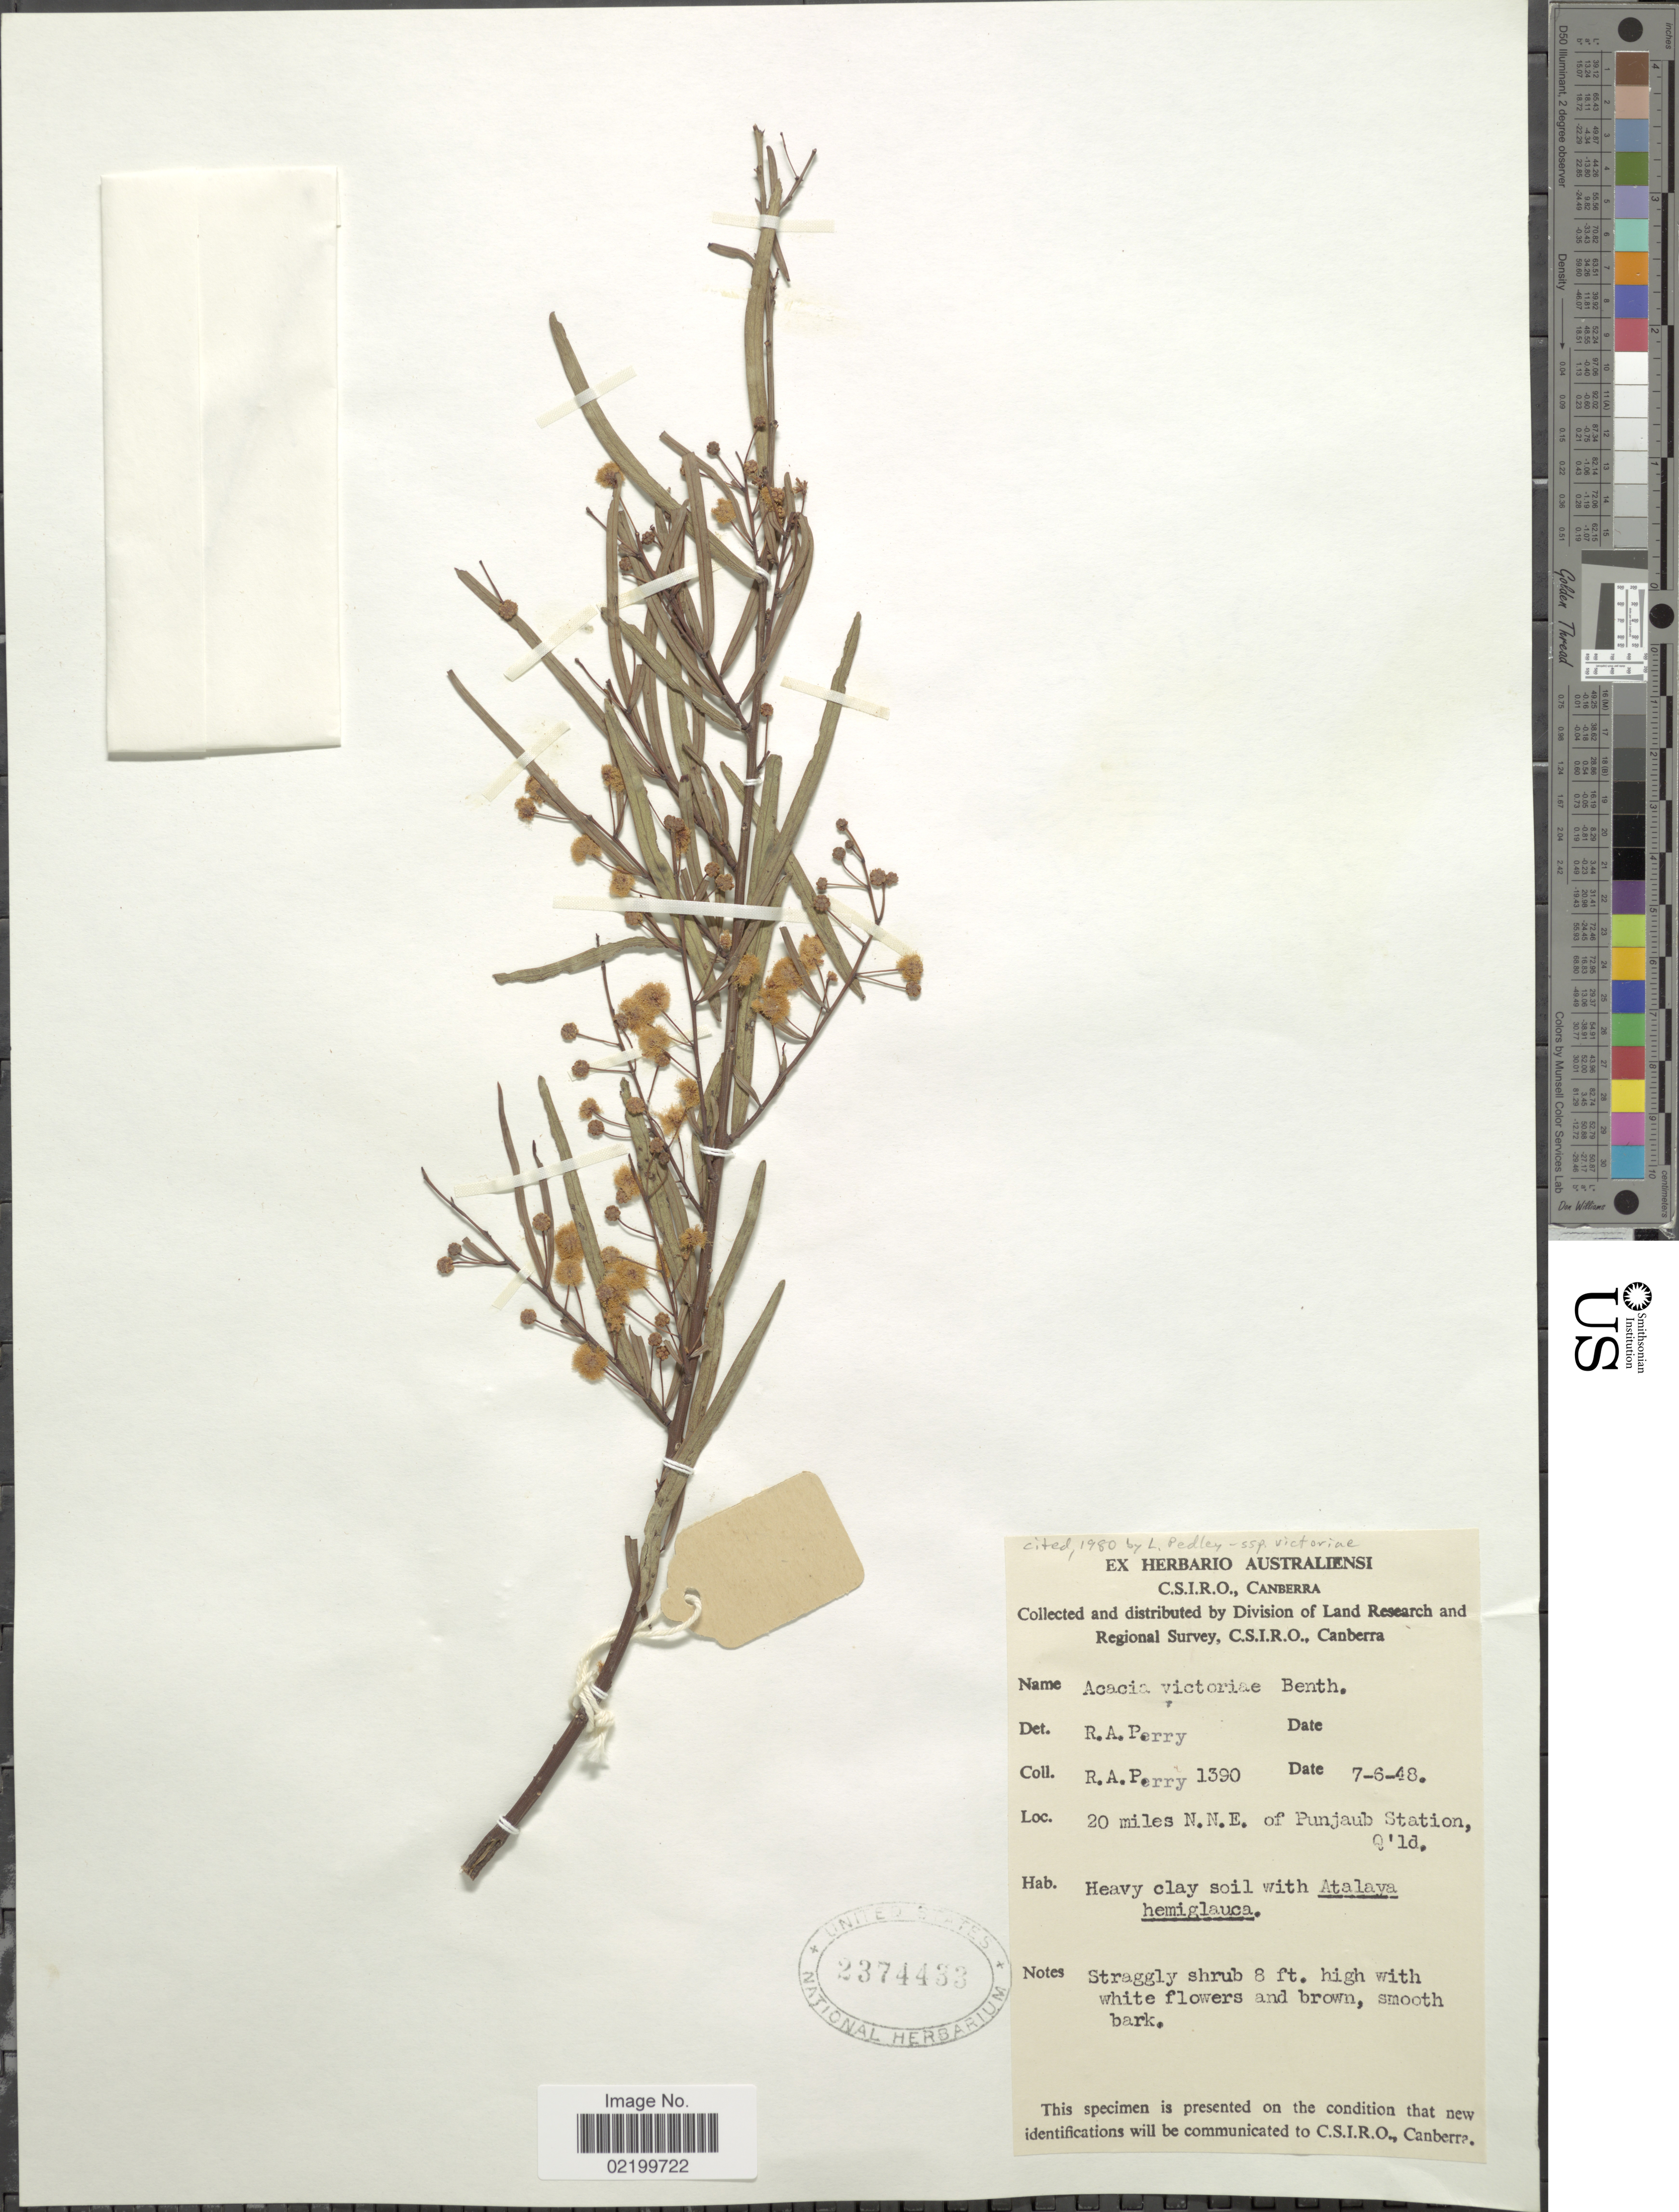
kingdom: Plantae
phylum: Tracheophyta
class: Magnoliopsida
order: Fabales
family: Fabaceae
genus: Acacia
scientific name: Acacia victoriae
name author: Benth.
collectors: Perry, R. A.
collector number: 1390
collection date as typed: Transcribed d/m/y: 7/6/48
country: Australia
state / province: Queensland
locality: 20 miles N.N.E. of Punjaub Station, Q'ld.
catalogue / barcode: US 2374433